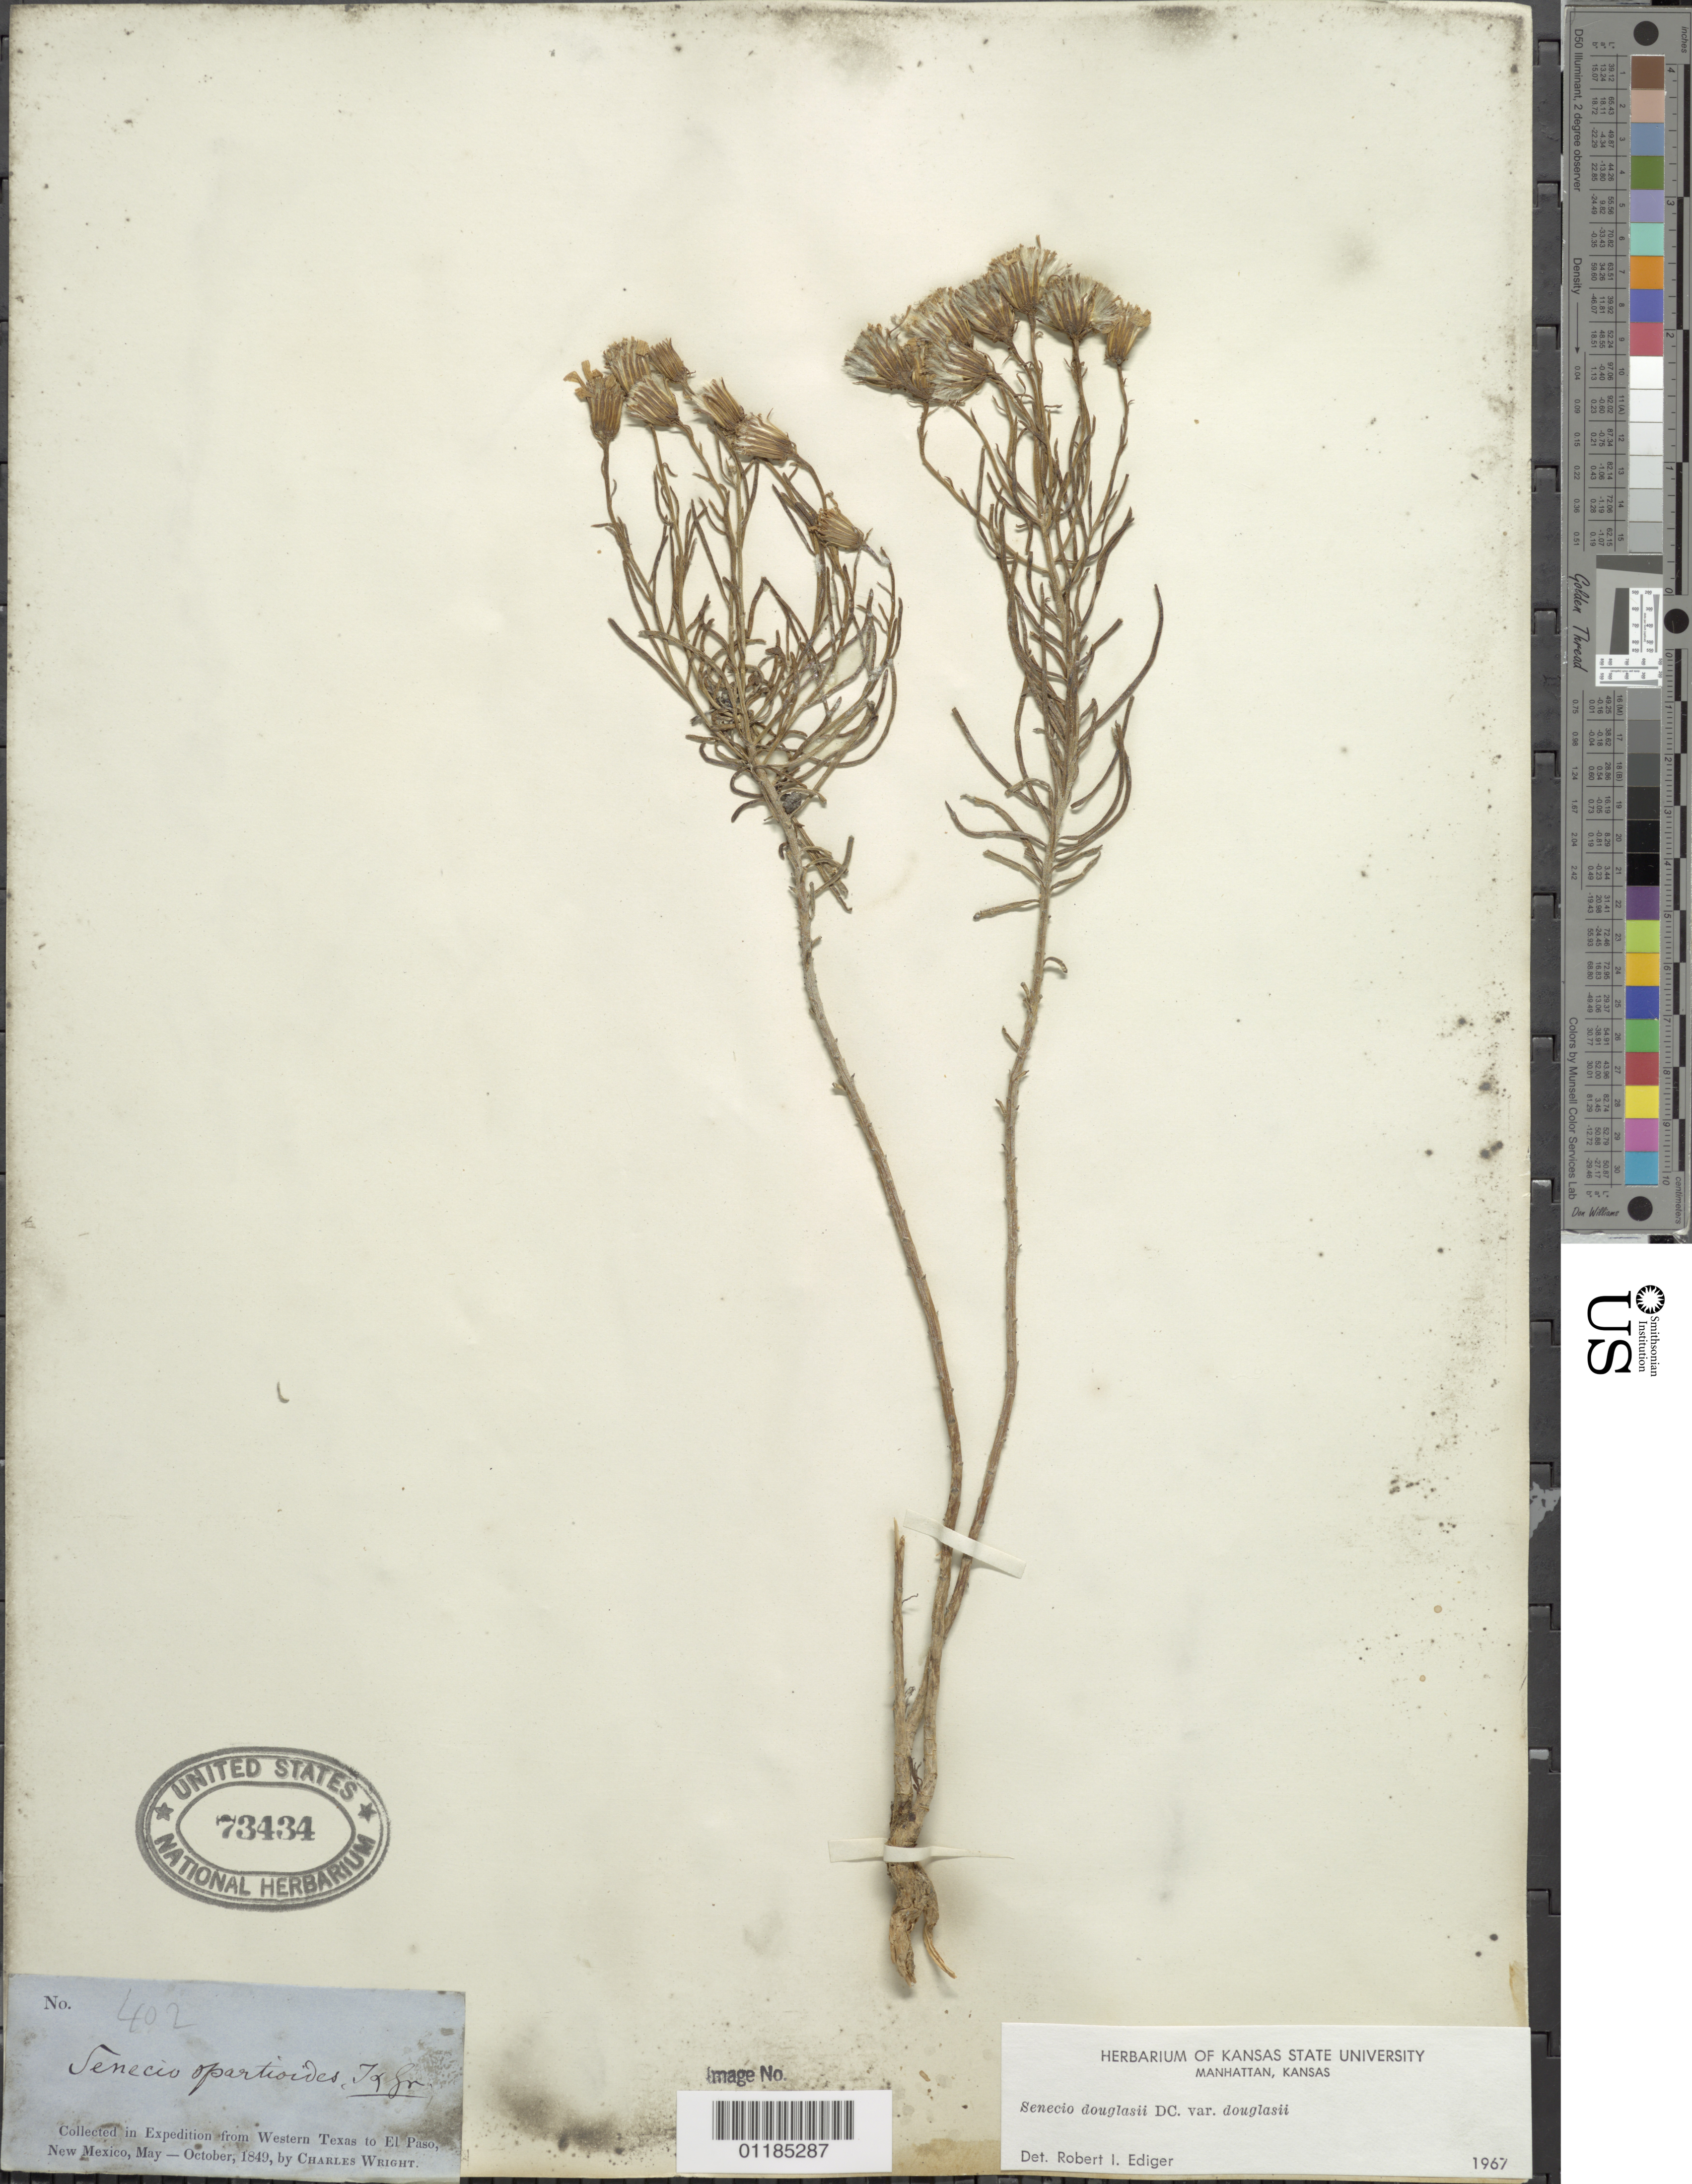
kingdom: Plantae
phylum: Tracheophyta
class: Magnoliopsida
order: Asterales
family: Asteraceae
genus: Senecio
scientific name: Senecio flaccidus var. douglasii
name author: (DC.) B.L. Turner & T.M. Barkley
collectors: C. Wright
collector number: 402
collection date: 1849-05/1849-10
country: United States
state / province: New Mexico / Texas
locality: from Western Texas to El Paso, New Mexico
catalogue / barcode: US 73434